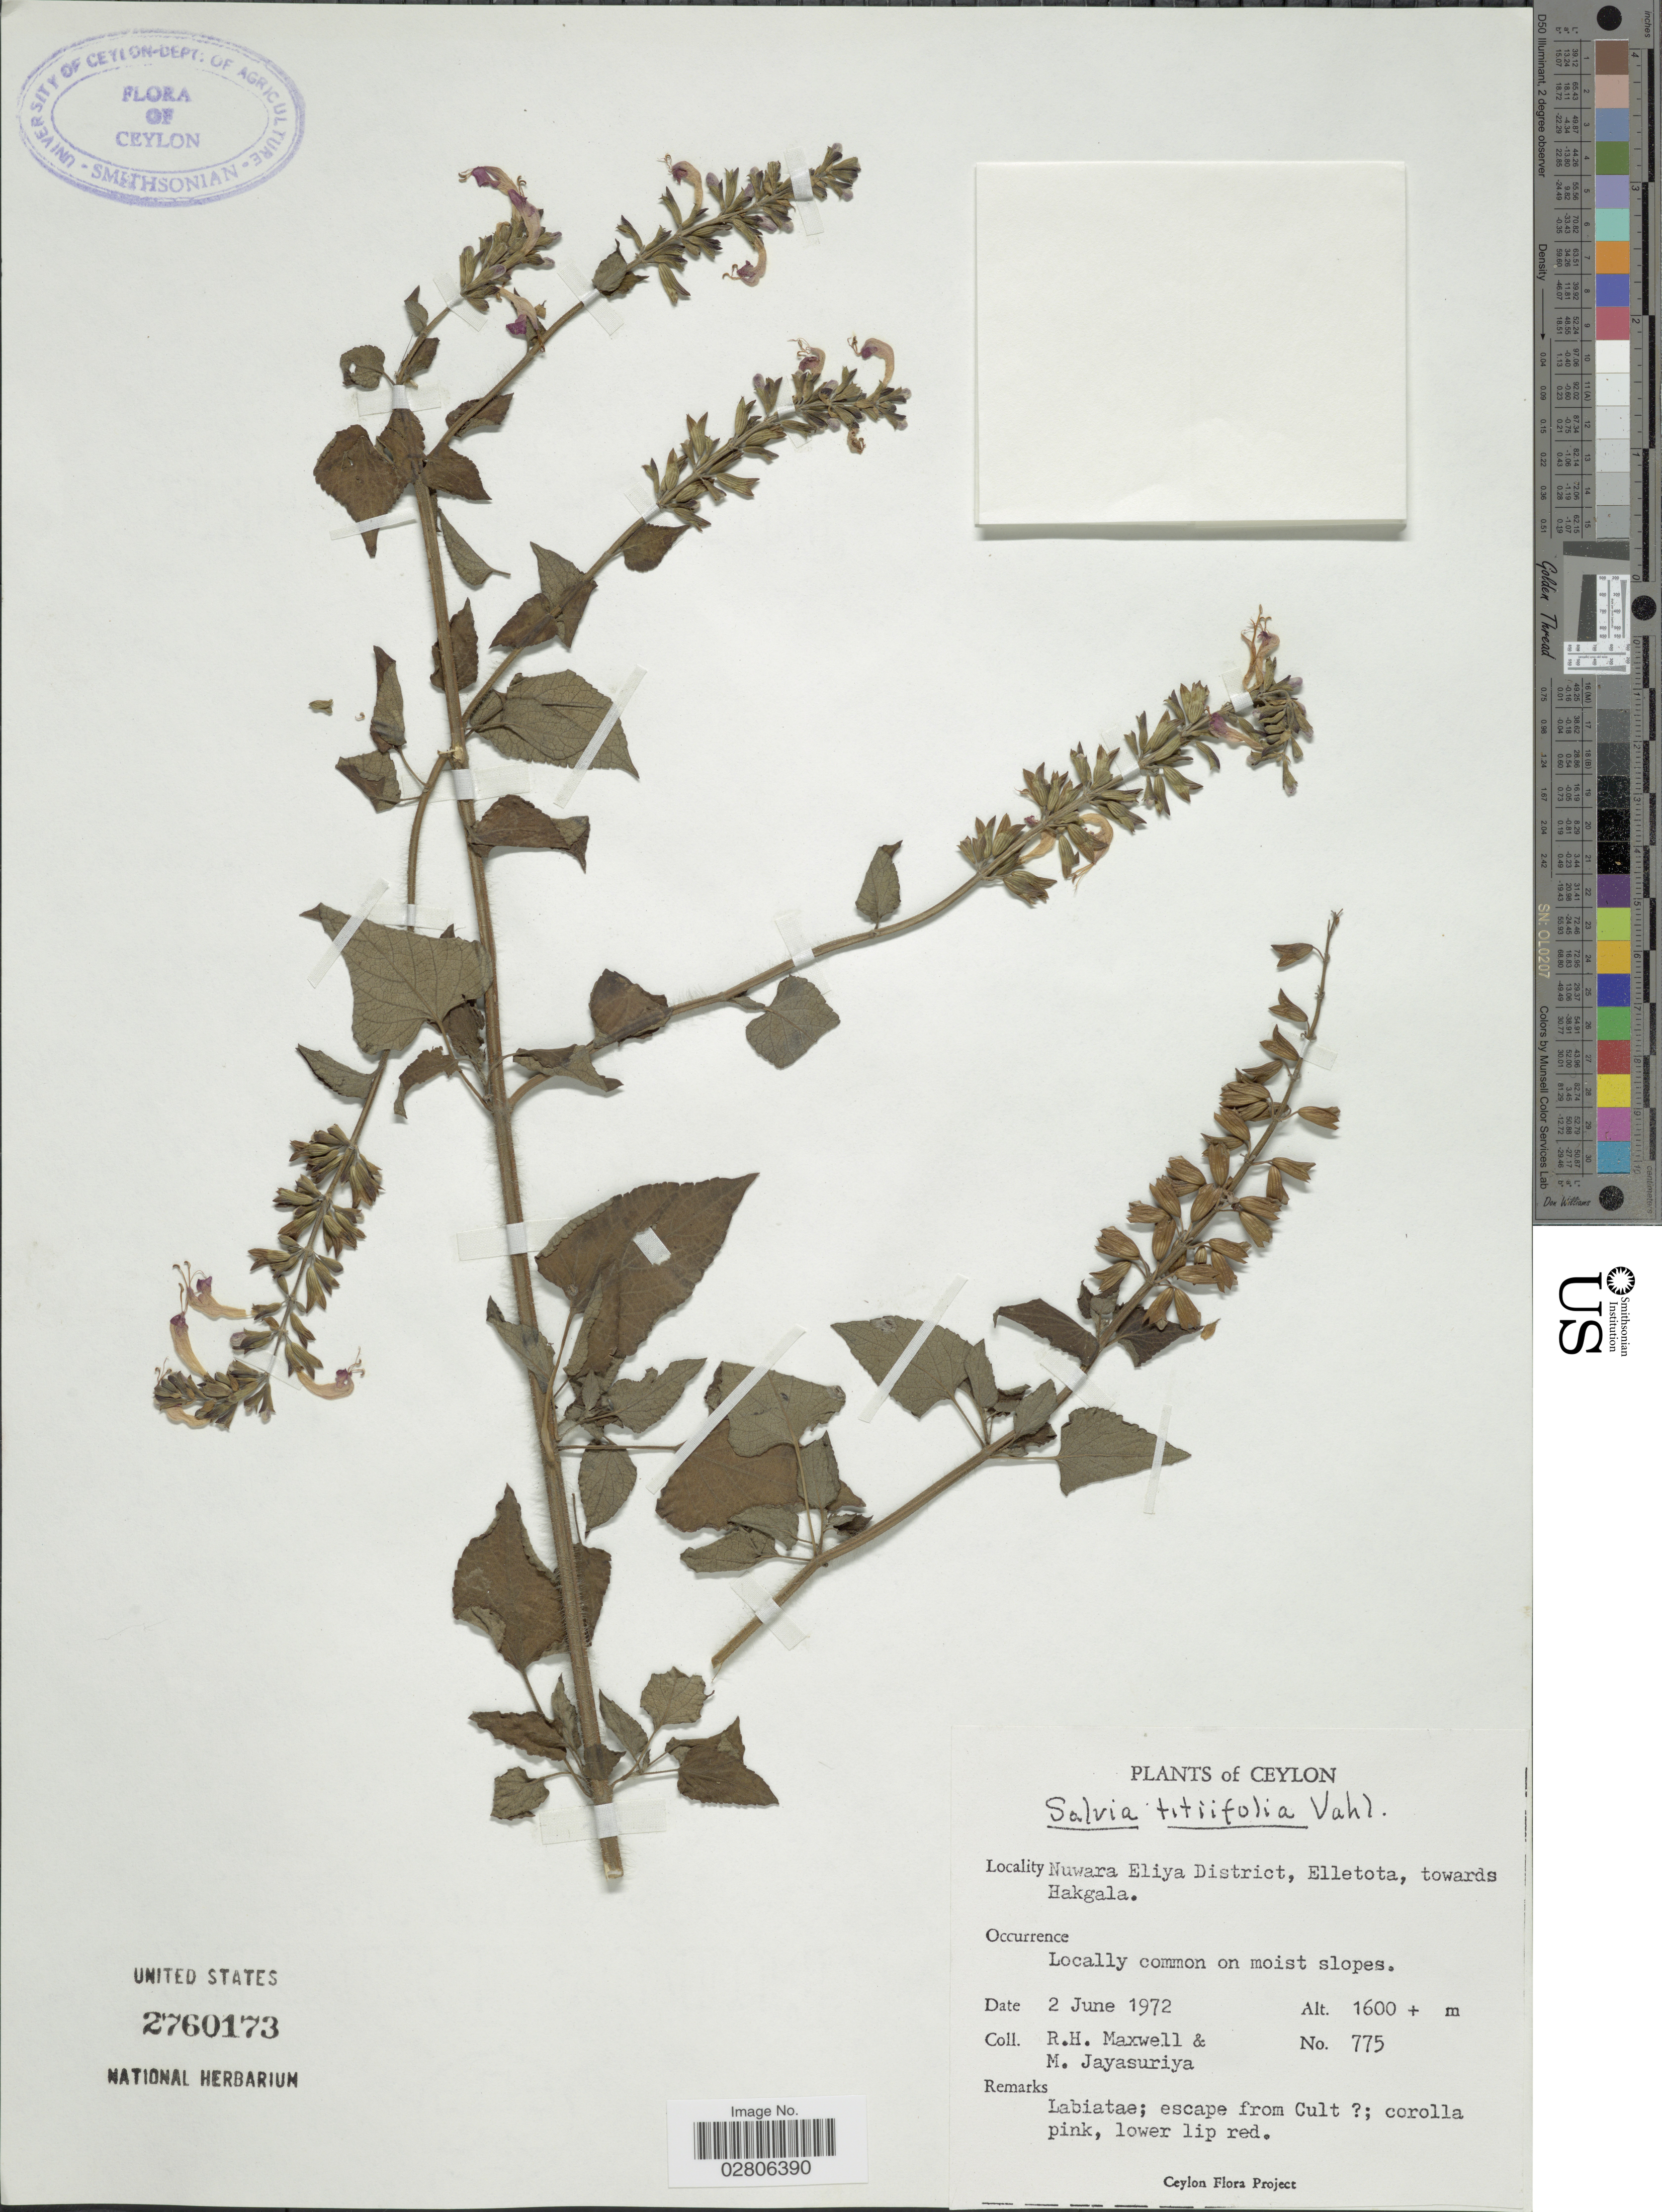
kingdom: Plantae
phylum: Tracheophyta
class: Magnoliopsida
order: Lamiales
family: Lamiaceae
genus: Salvia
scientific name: Salvia tiliifolia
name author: Vahl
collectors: R. Maxwell & M. Jayasuriya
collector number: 775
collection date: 1972-06-02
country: Sri Lanka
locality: Ceylon. Nuwara Eliya District, Elletota, towards Hakgala.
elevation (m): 1600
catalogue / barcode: US 2760173